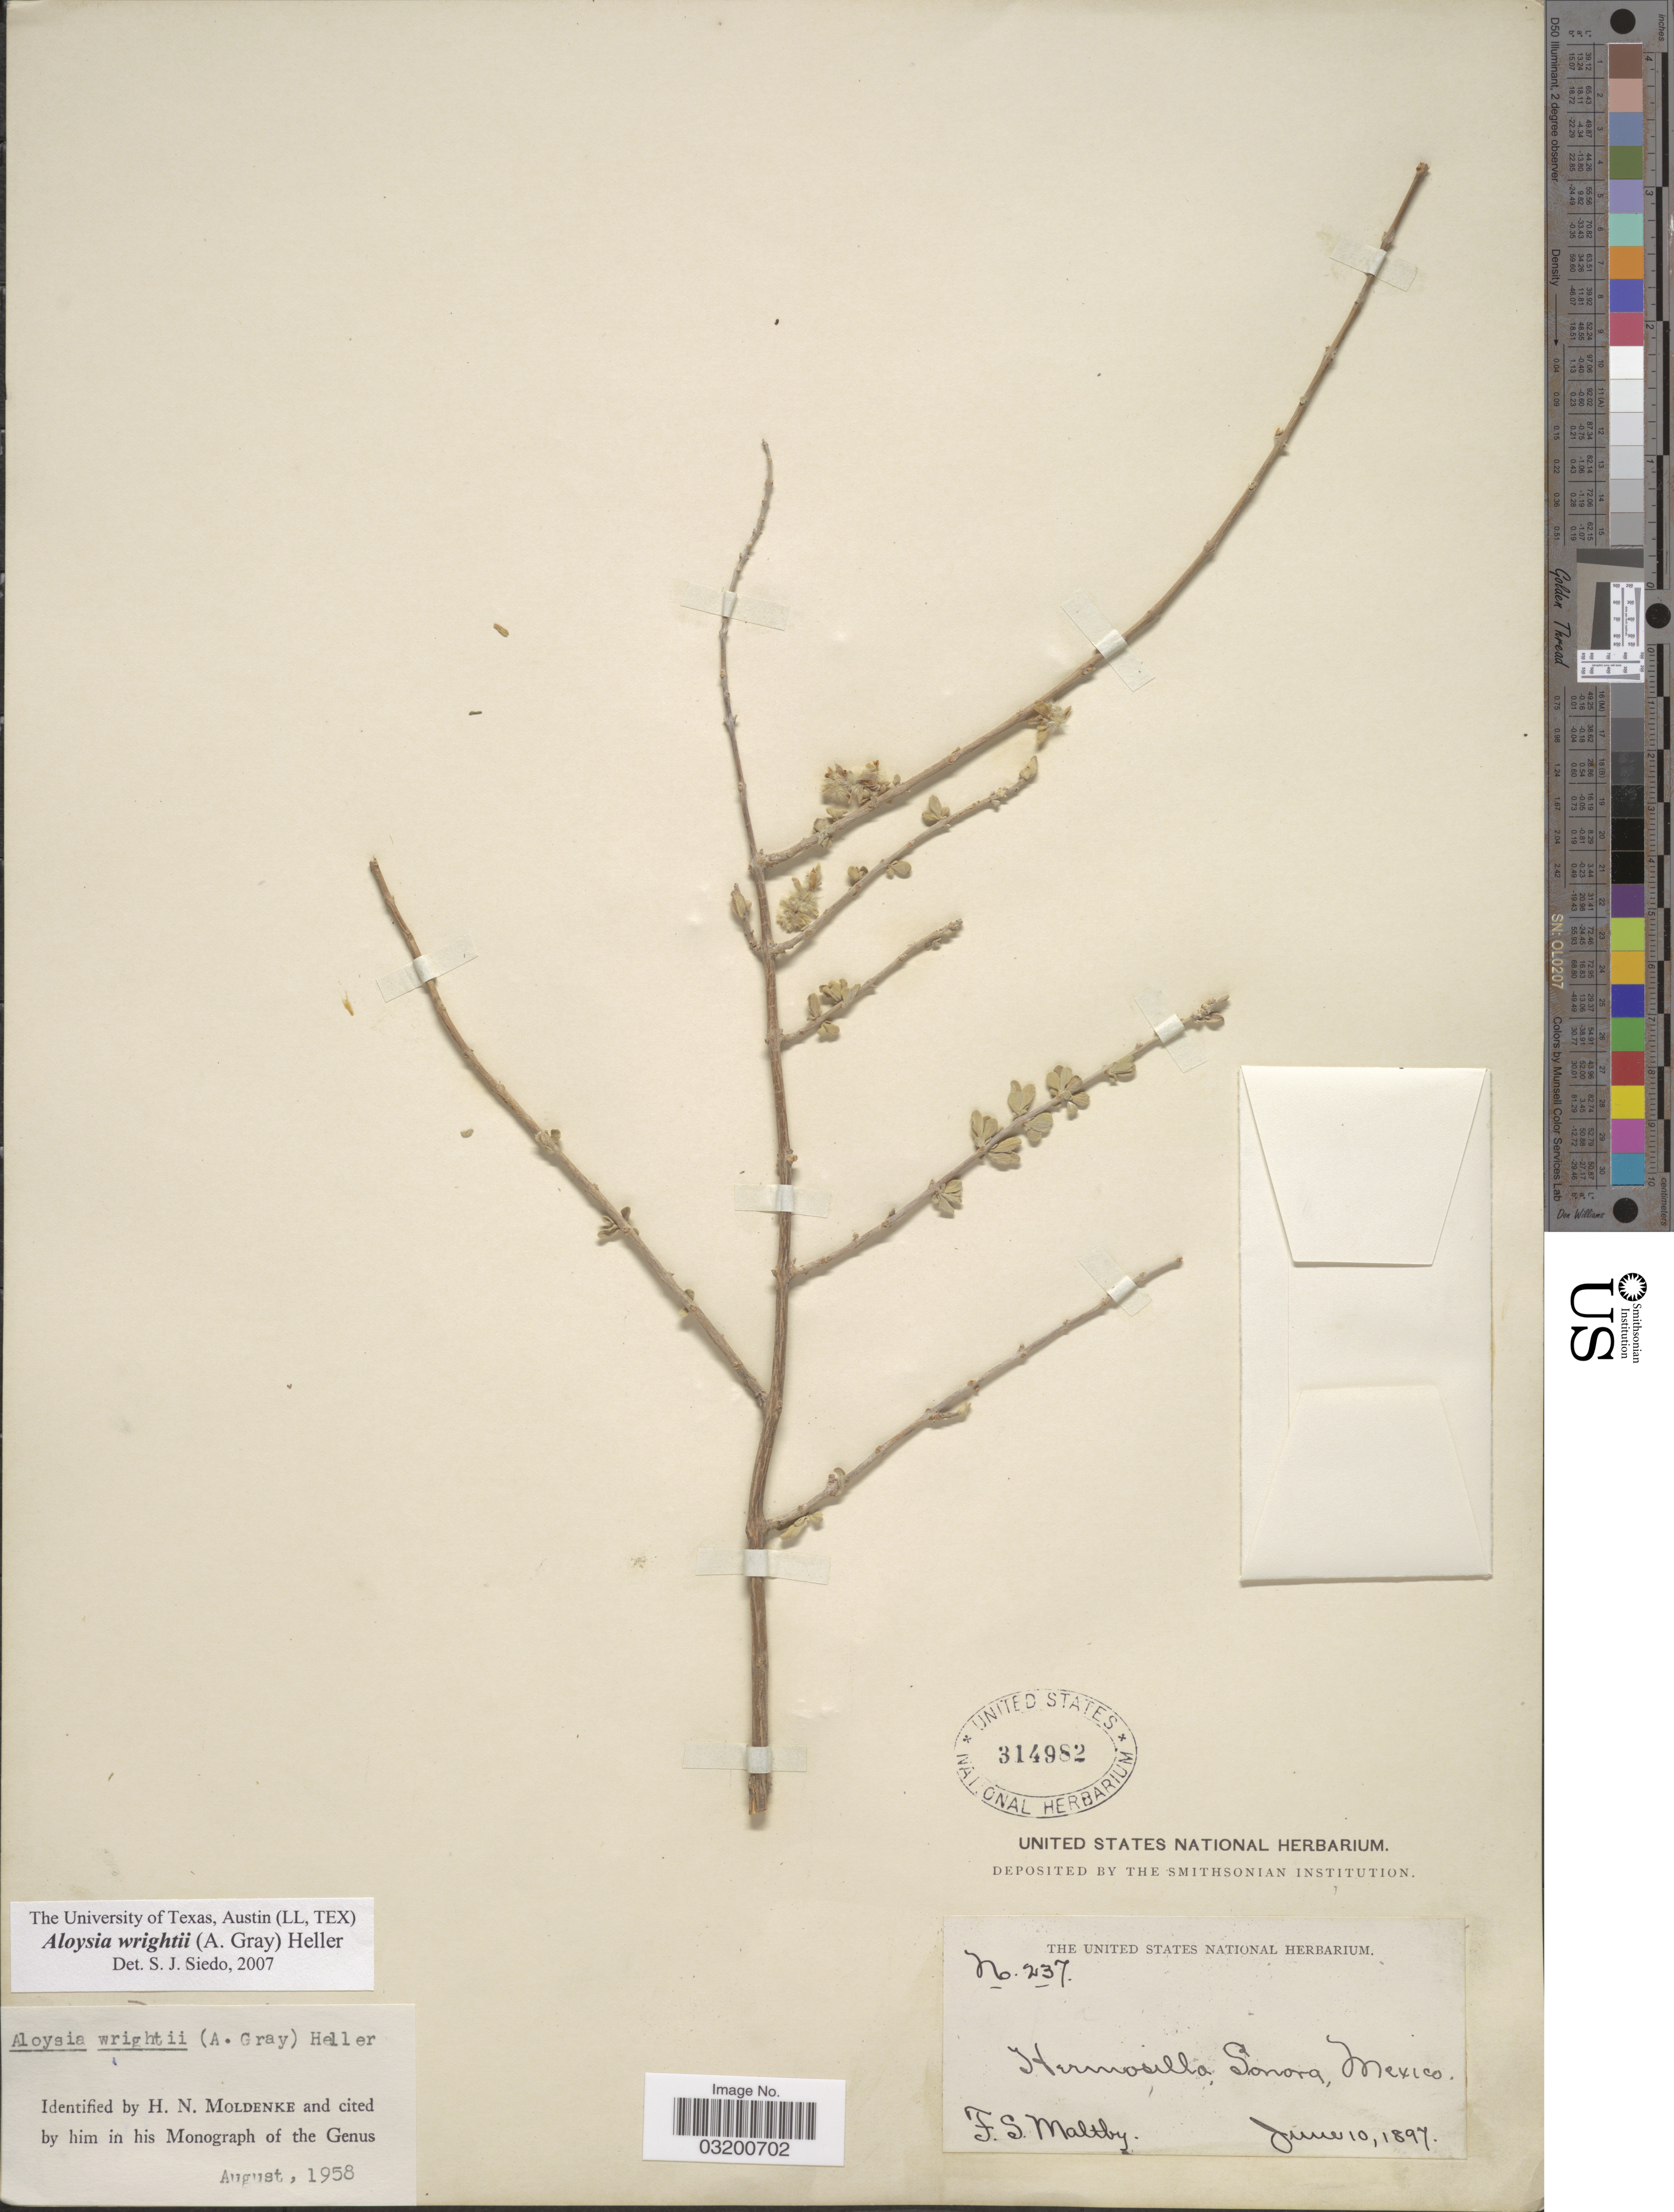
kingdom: Plantae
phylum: Tracheophyta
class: Magnoliopsida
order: Lamiales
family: Verbenaceae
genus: Aloysia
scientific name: Aloysia wrightii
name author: A. Heller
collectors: F. S. Maltby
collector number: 237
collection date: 1897-06-10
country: Mexico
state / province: Sonora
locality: Hermosilla.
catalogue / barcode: US 314982